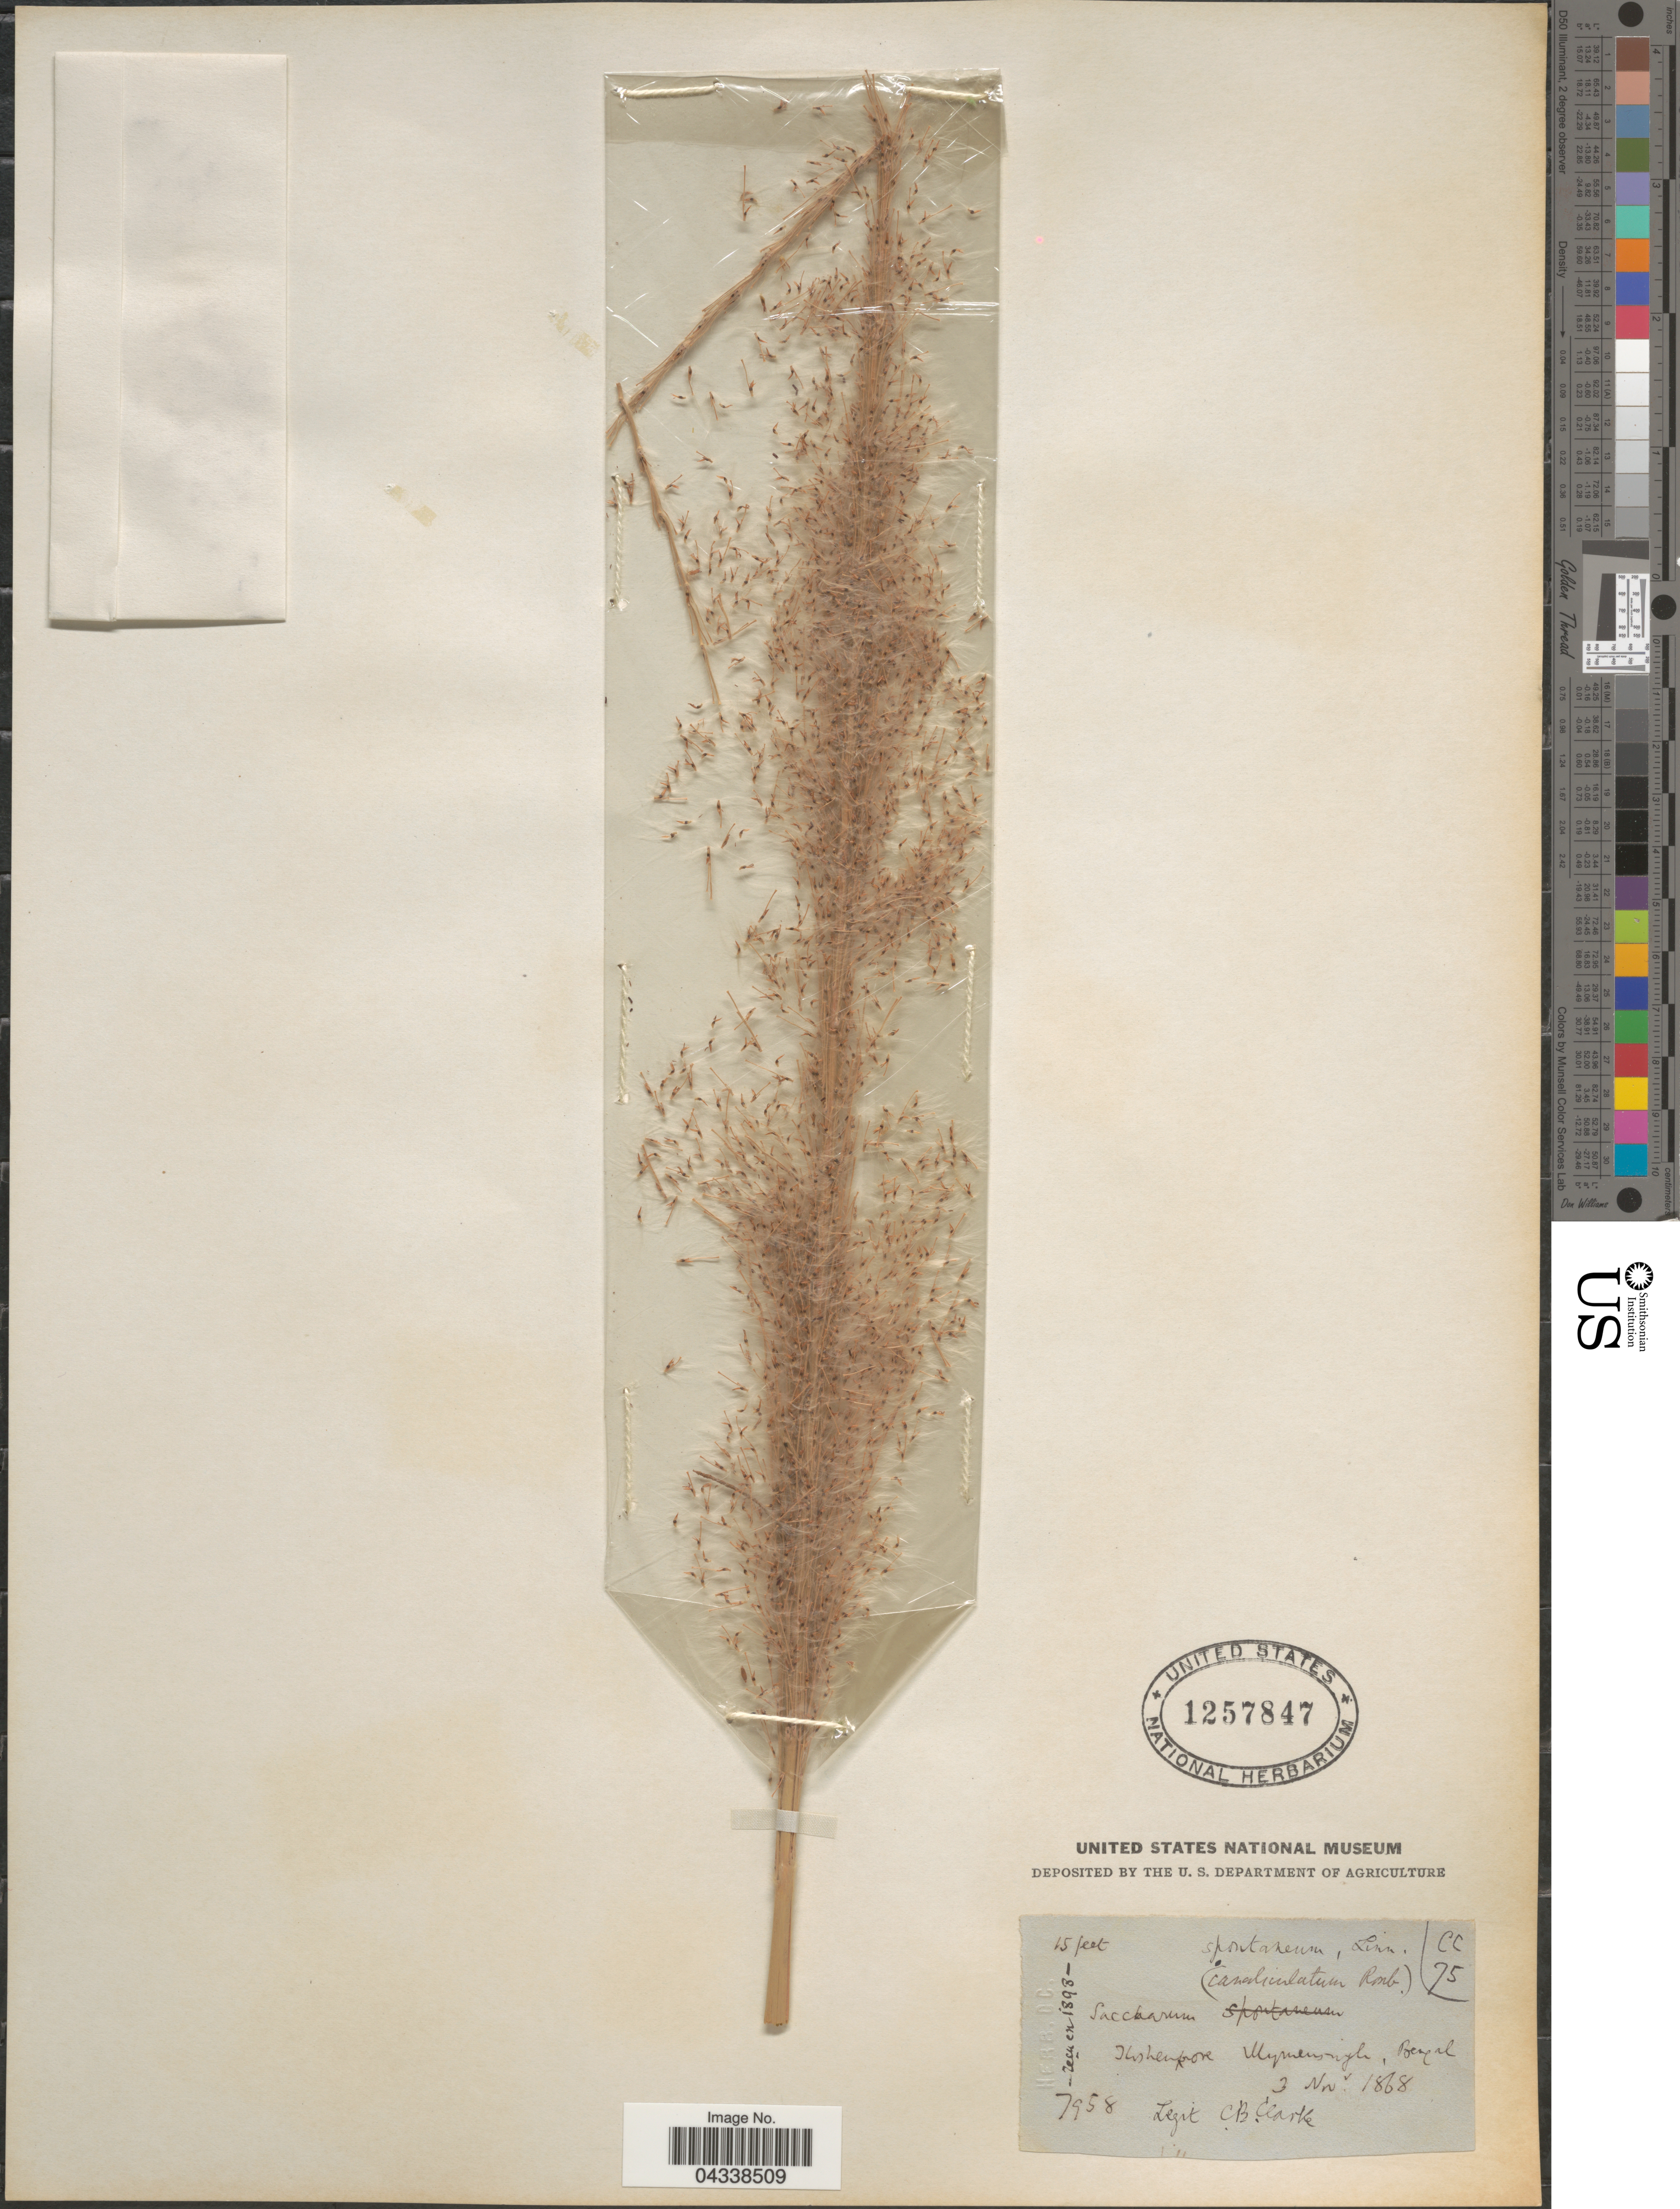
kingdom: Plantae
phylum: Tracheophyta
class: Liliopsida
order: Poales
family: Poaceae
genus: Saccharum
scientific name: Saccharum spontaneum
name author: L.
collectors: C. B. Clarke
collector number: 7958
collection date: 1868-11-03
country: Bangladesh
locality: Thisenpore [interpreted] Mymensingh, Bengal.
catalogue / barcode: US 1257847